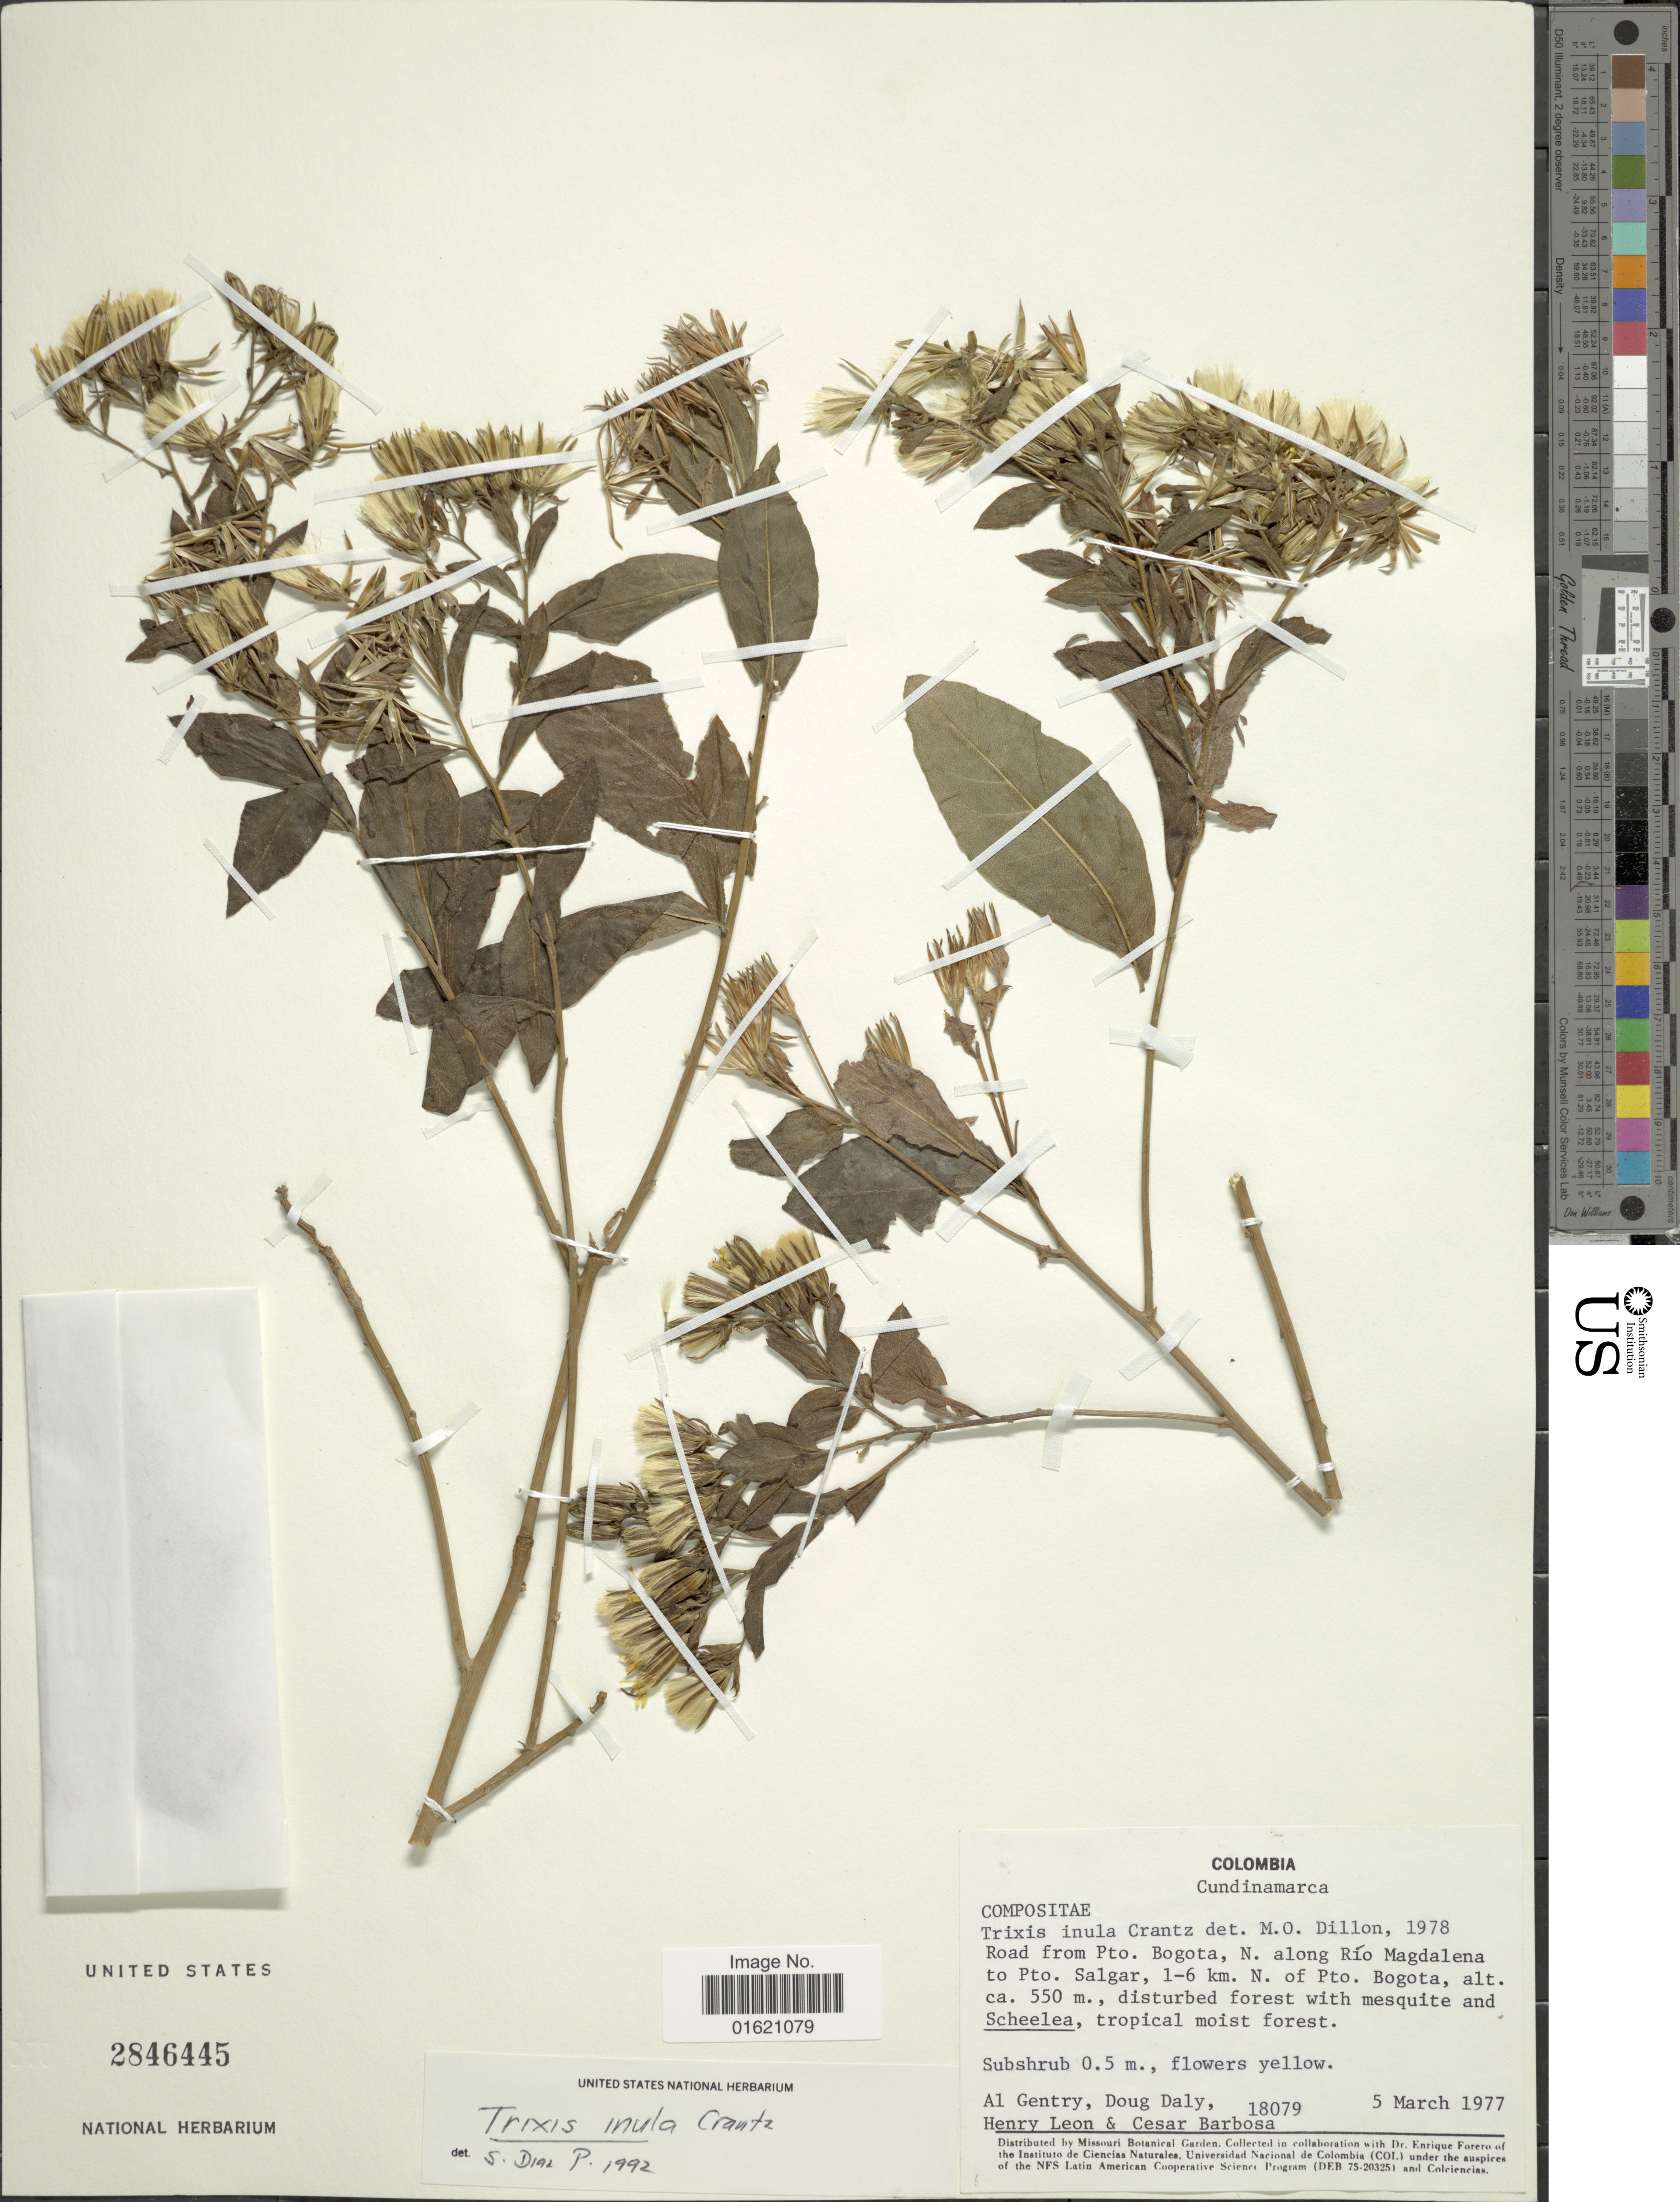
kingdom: Plantae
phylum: Tracheophyta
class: Magnoliopsida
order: Asterales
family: Asteraceae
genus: Trixis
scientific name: Trixis inula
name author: Crantz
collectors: A. H. Gentry, D. C. Daly, Henry Leon & C. E. Barbosa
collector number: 18079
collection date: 1977-03-05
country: Colombia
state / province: Cundinamarca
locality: Road from Pto. Bogota, N. along Río Magdalena to Pto. Salgar, 1-6 km. N. of Pto. Bogota, tropical moist forest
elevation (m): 550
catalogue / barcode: US 2846445